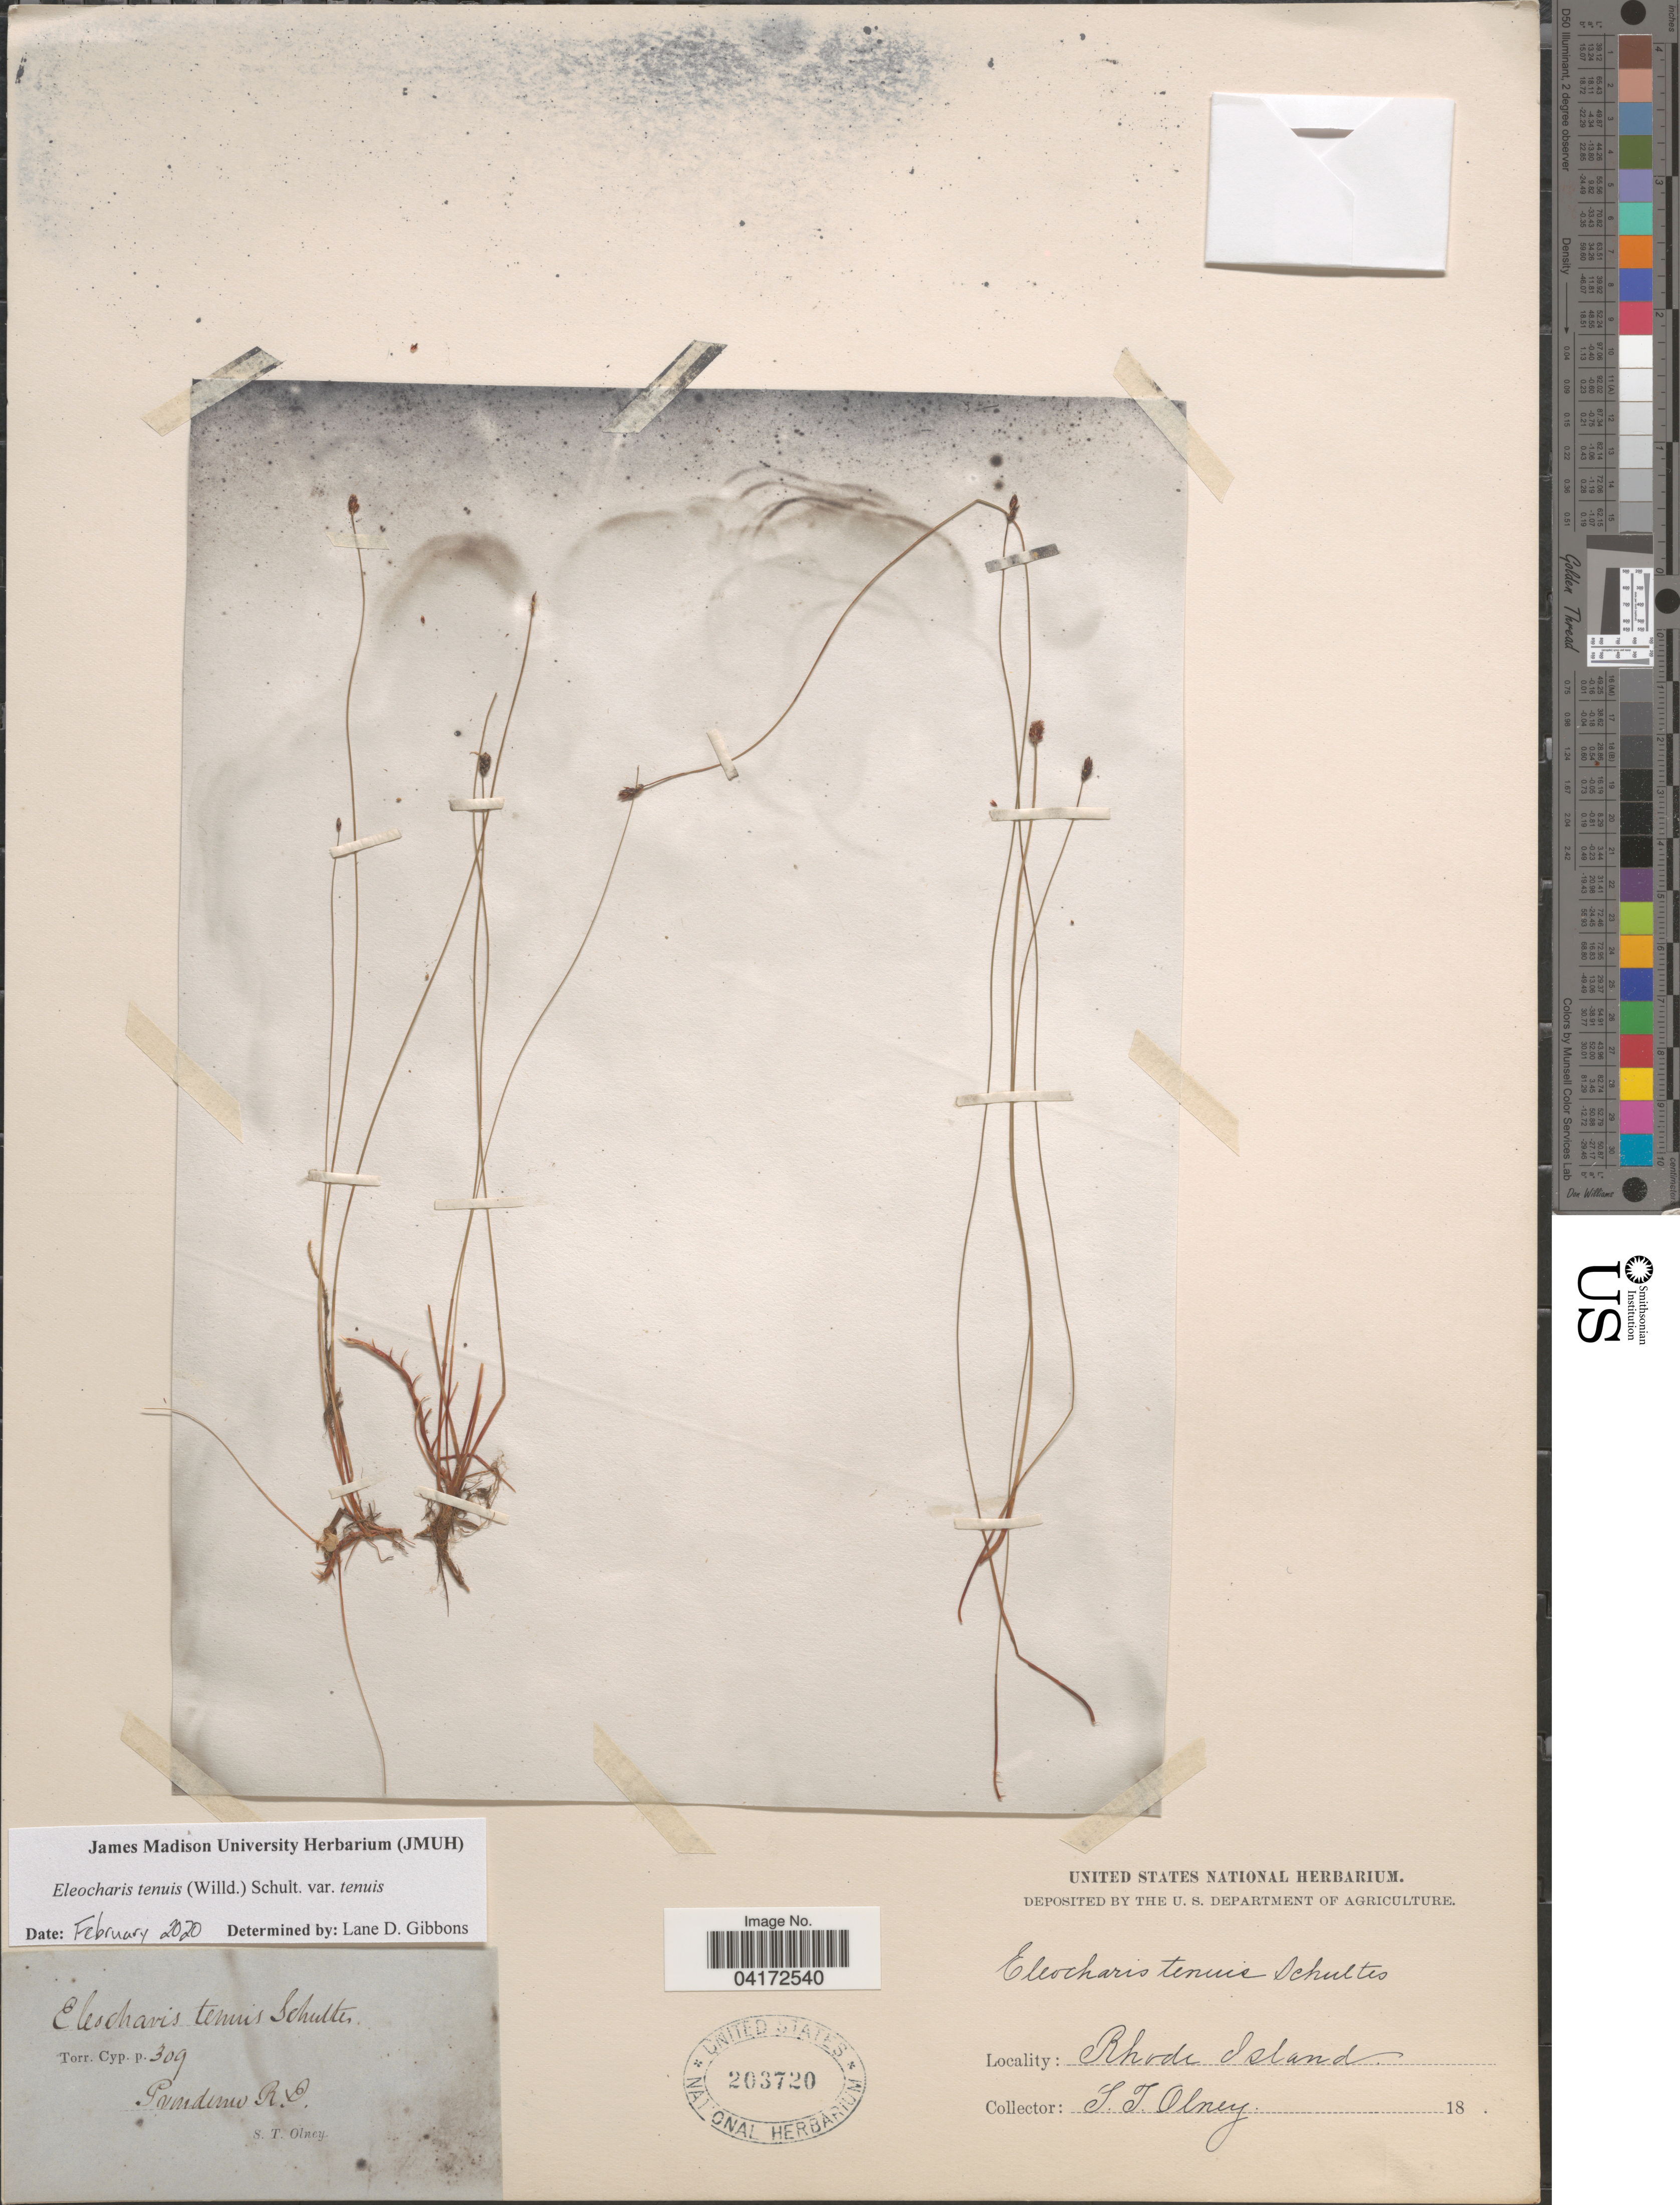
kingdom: Plantae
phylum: Tracheophyta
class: Liliopsida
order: Poales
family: Cyperaceae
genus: Eleocharis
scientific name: Eleocharis tenuis var. tenuis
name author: (Willd.) Schult.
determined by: Gibbons, Lane D.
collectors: S. Olney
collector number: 309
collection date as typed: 18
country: United States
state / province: Rhode Island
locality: Providence.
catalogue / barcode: US 203720